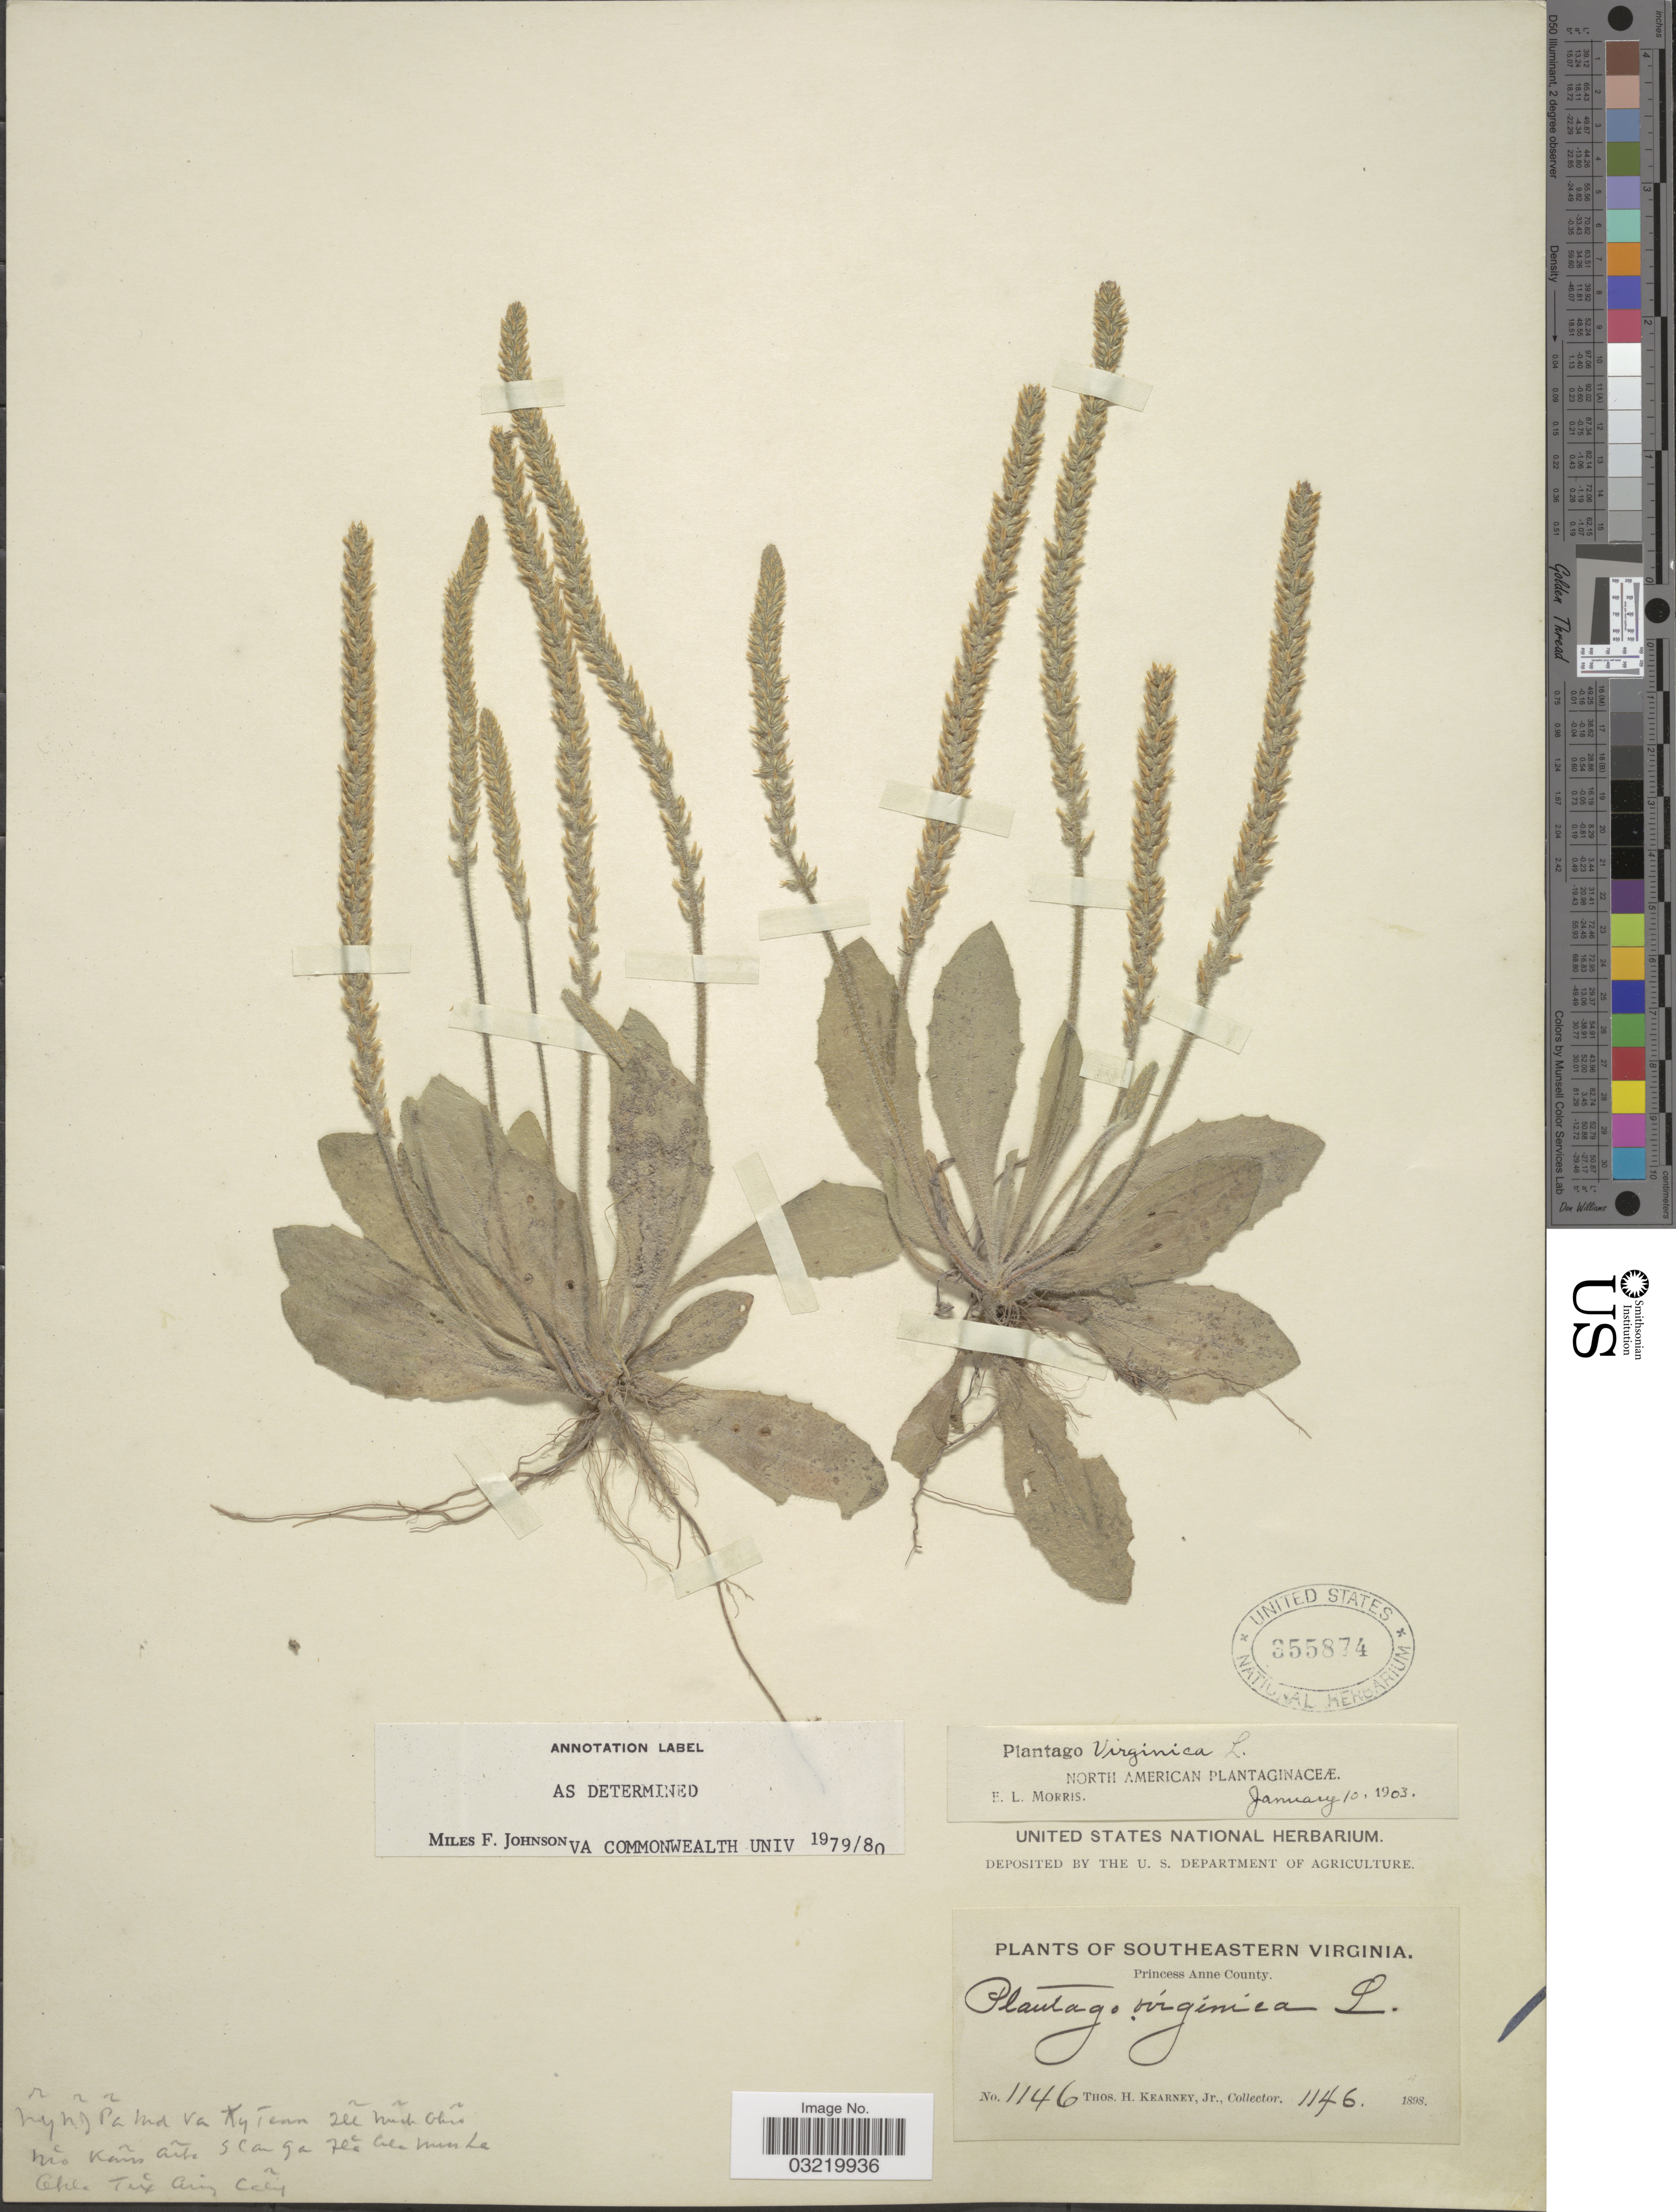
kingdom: Plantae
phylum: Tracheophyta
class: Magnoliopsida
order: Lamiales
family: Plantaginaceae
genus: Plantago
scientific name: Plantago virginica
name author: L.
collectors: T. H. Kearney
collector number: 1146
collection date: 1898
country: United States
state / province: Virginia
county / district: City of Virginia Beach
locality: Southeastern Virginia. Princess Anne County.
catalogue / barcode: US 355874